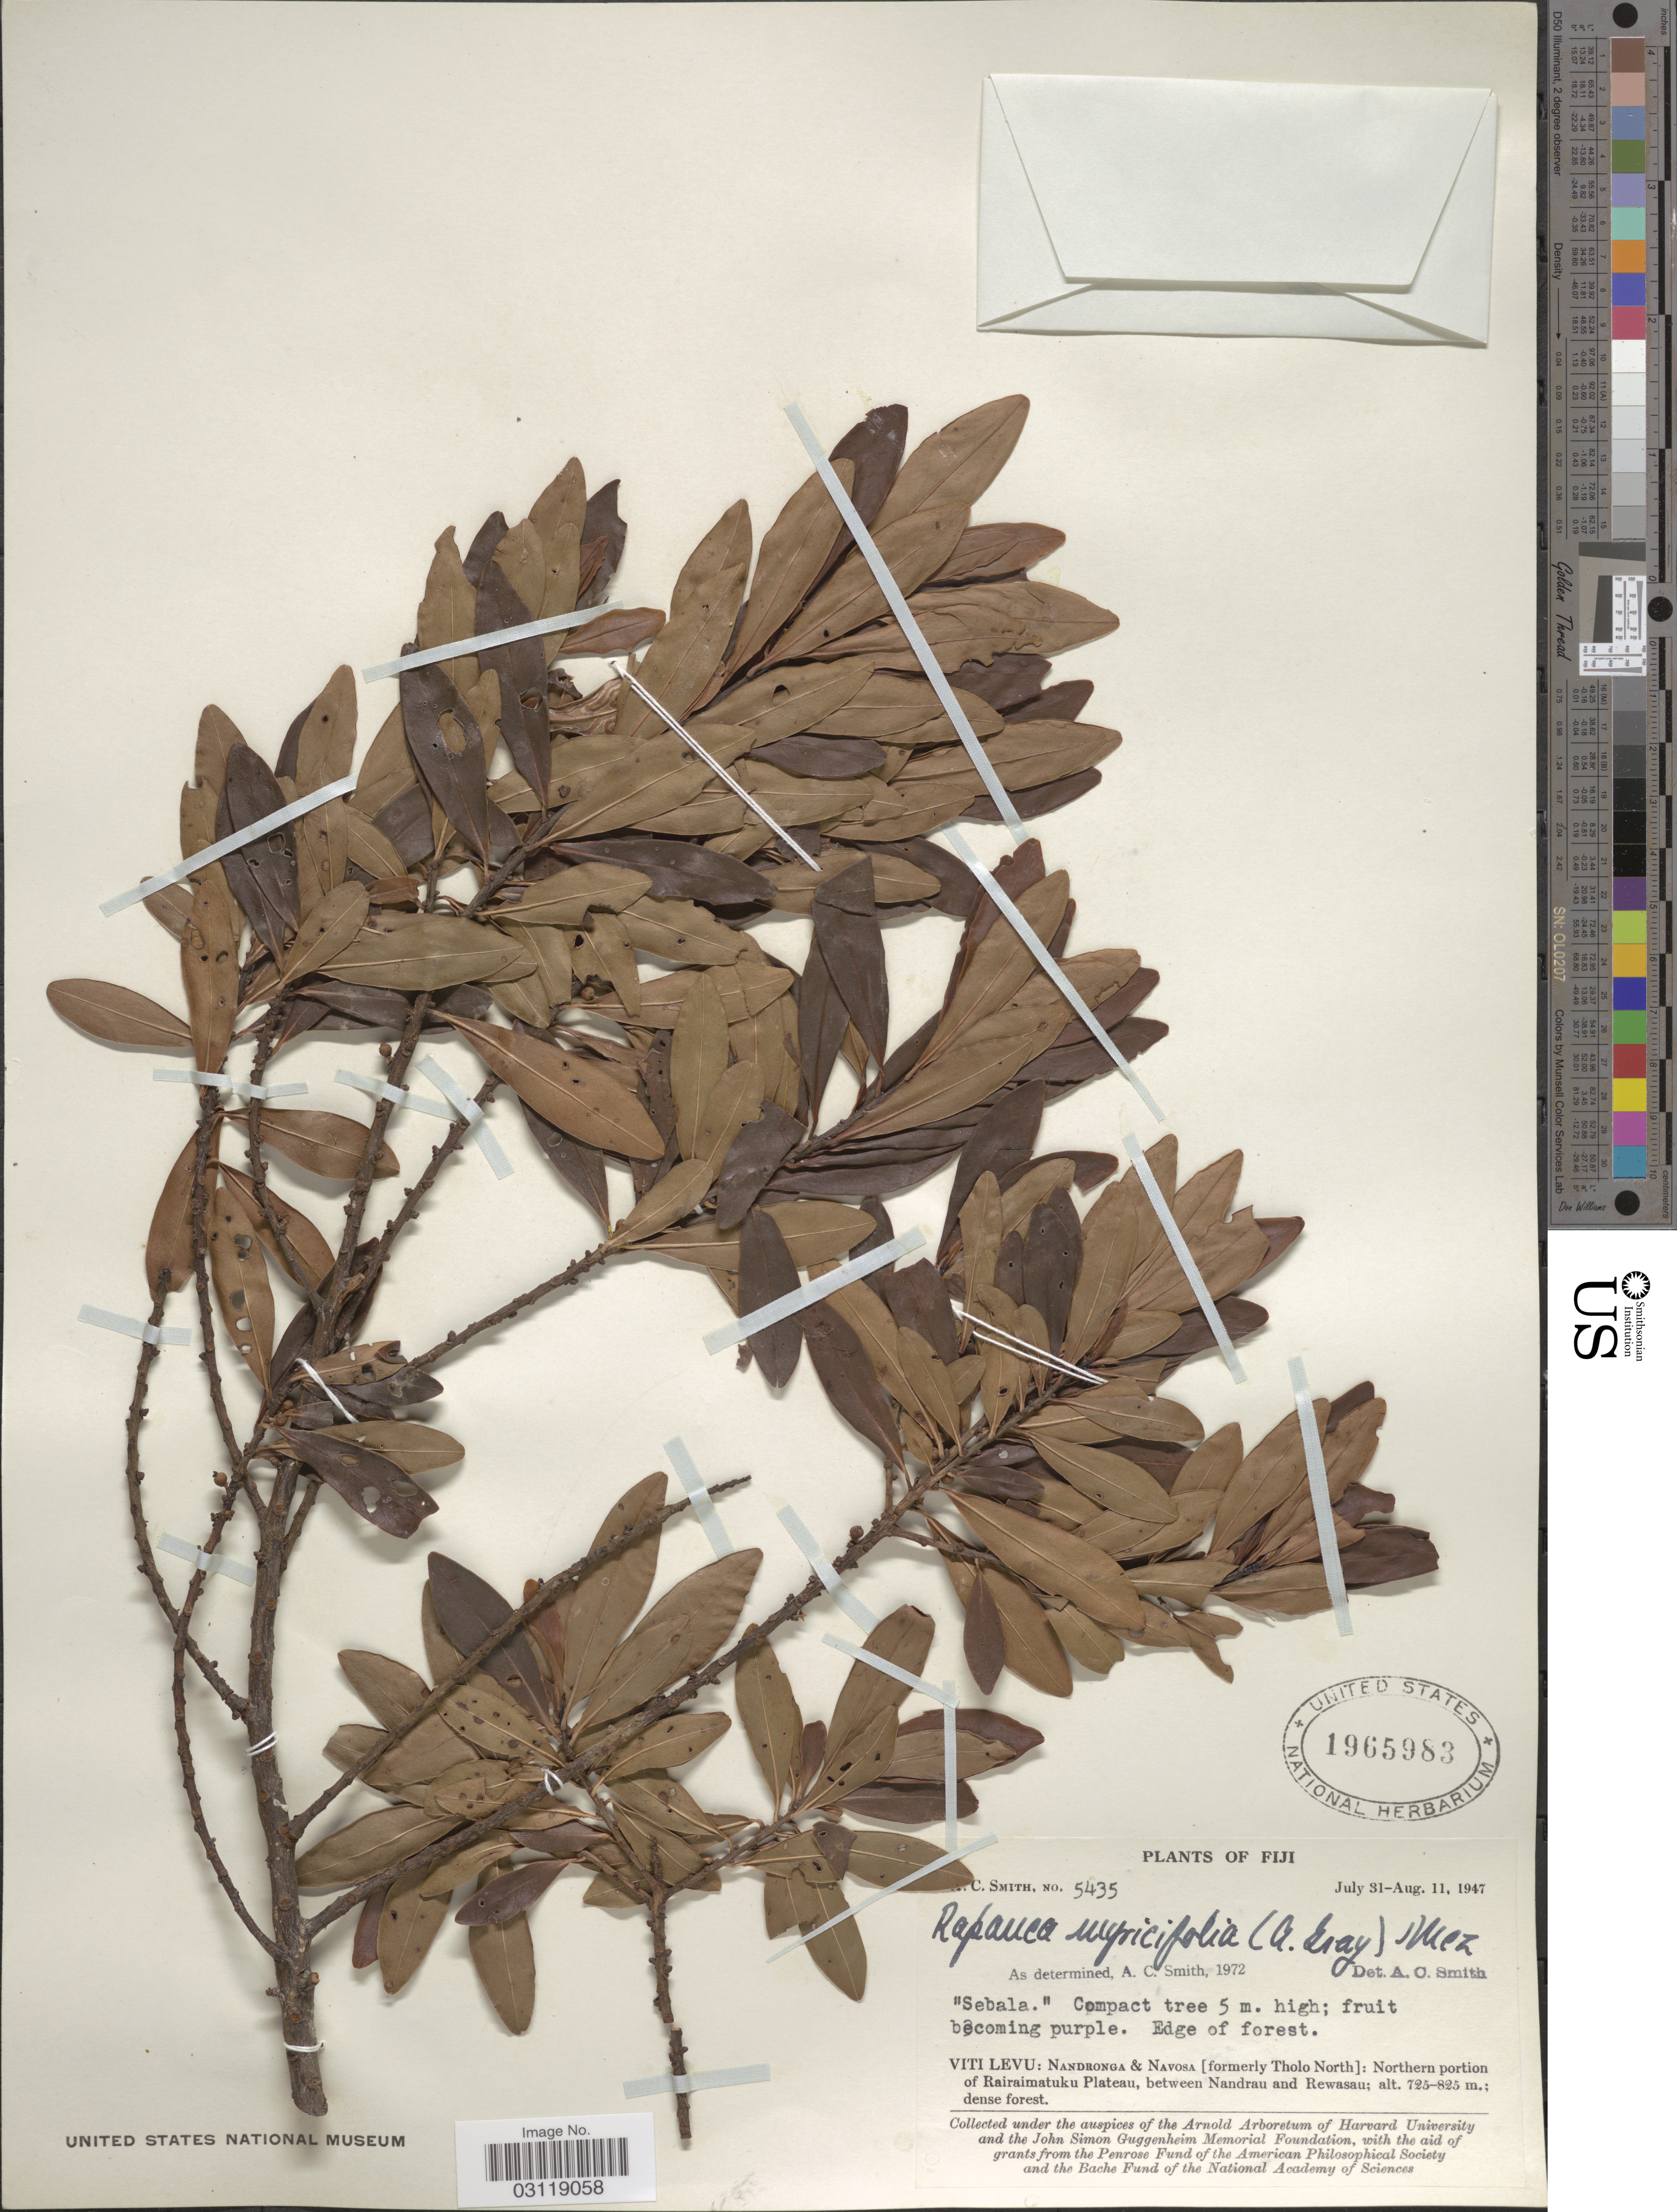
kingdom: Plantae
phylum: Tracheophyta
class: Magnoliopsida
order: Ericales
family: Primulaceae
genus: Rapanea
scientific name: Rapanea myricifolia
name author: (A. Gray) Mez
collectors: A. C. Smith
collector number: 5435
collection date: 1947-07-31/1947-08-11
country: Fiji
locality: Viti Levu: Nandronga & Navosa [formerly Tholo North]: Northern portion of Rairaimatuku Plateau, between Nandrau and Rewasau.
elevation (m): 725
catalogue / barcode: US 1965983